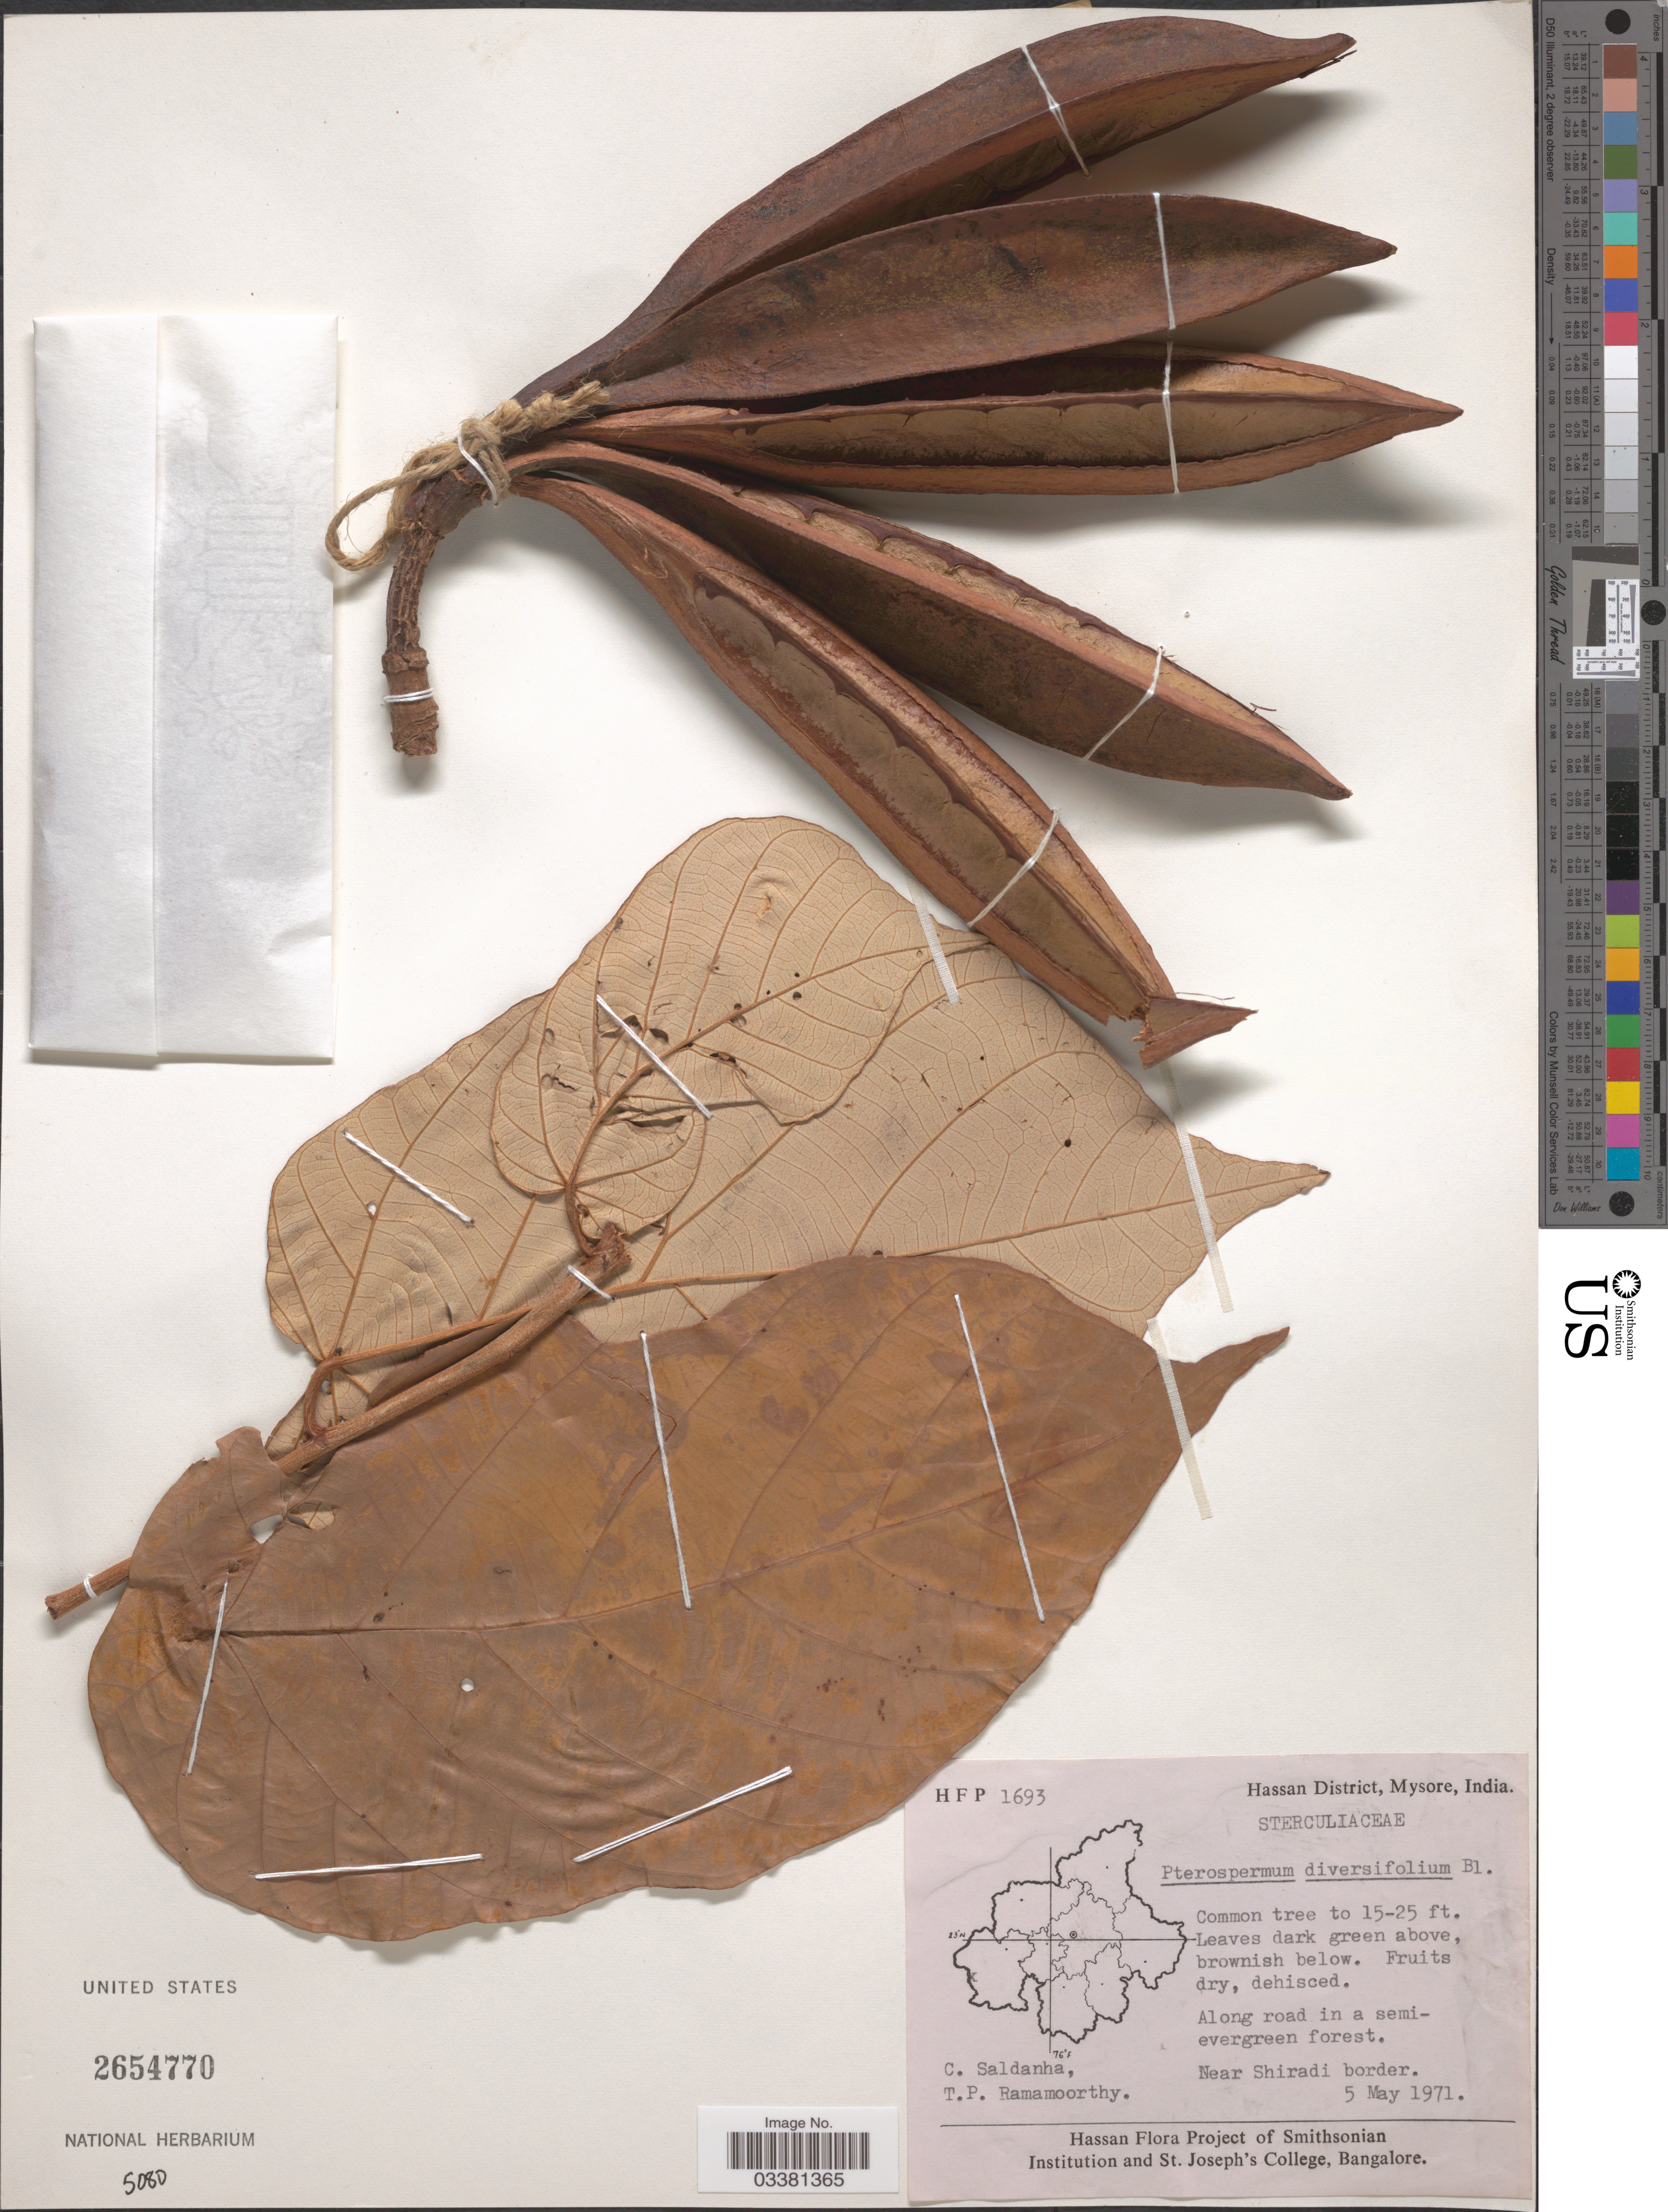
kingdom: Plantae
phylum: Tracheophyta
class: Magnoliopsida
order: Malvales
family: Malvaceae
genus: Pterospermum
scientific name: Pterospermum diversifolium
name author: Blume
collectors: C. Saldanha & T. P. Ramamoorthy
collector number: H F P 1693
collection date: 1971-05-05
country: India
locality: Hassan District, Mysore. Near Shiradi border.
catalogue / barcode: US 2654770